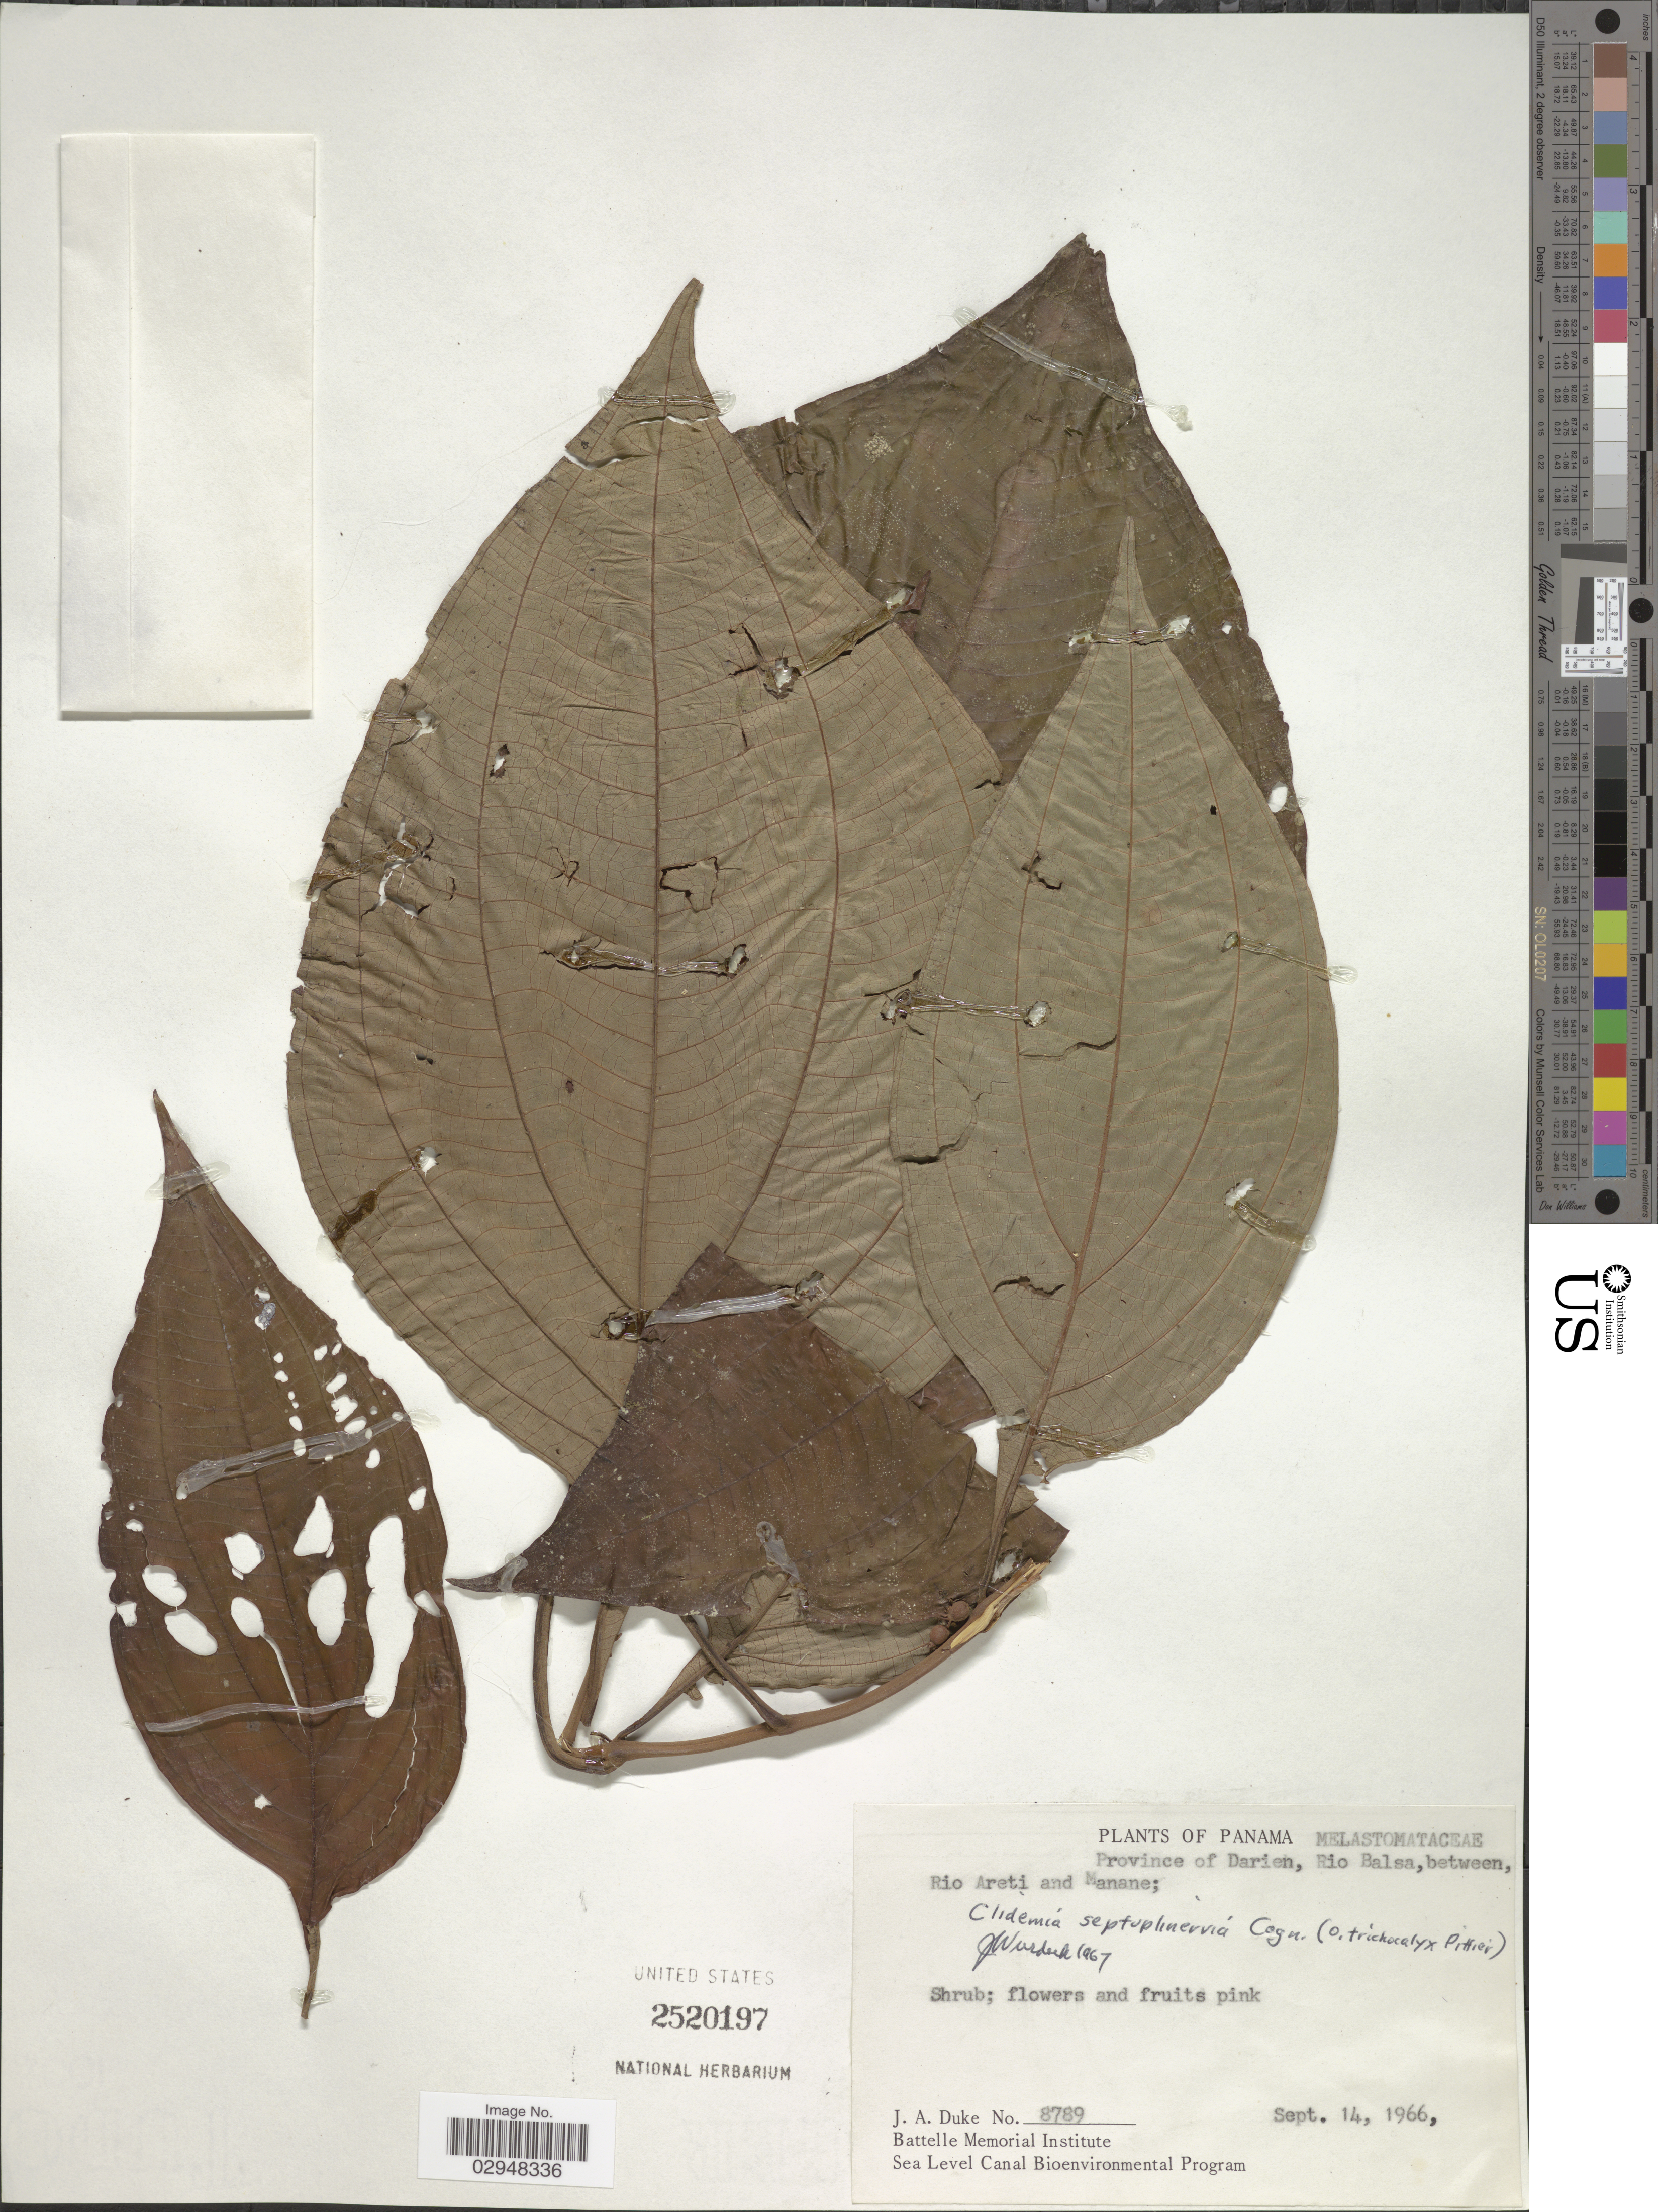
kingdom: Plantae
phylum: Tracheophyta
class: Magnoliopsida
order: Myrtales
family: Melastomataceae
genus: Clidemia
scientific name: Clidemia trichocalyx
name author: (S.F. Blake) Gleason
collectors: J. A. Duke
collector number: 8789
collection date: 1966-09-14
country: Panama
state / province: Darién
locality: Rio Balsa, between Rio Areti and Manane.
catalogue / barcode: US 2520197